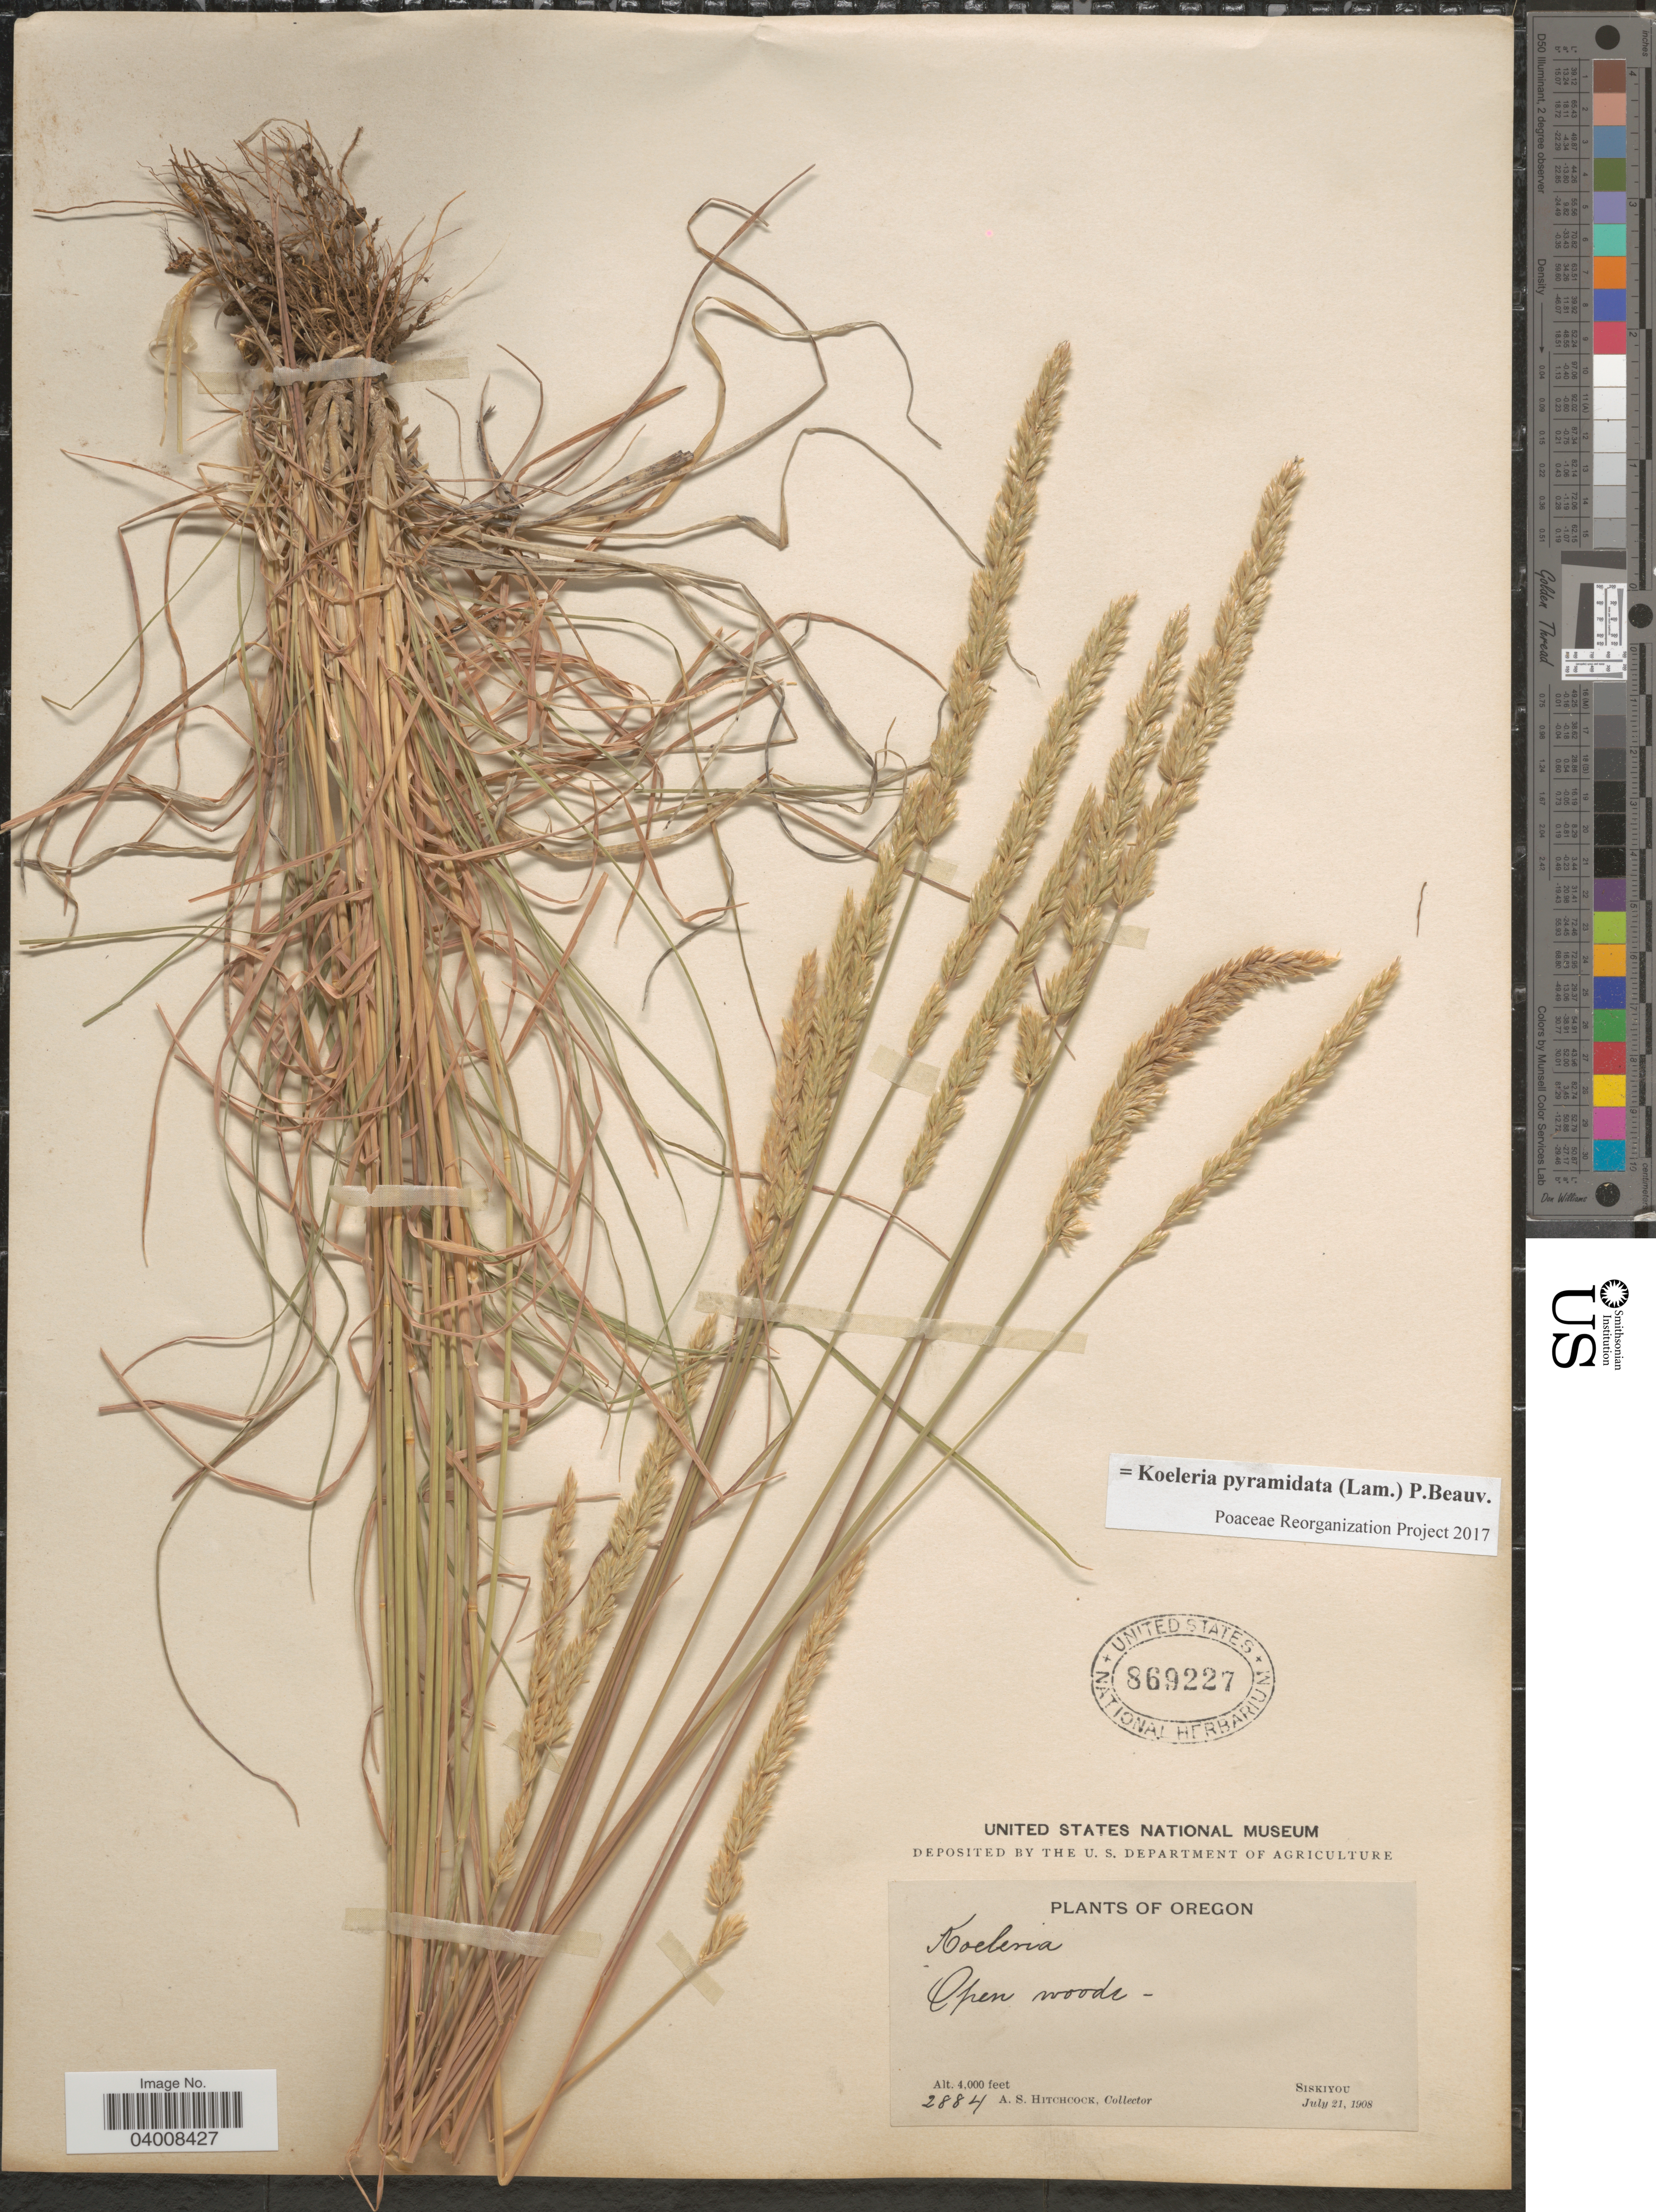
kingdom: Plantae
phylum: Tracheophyta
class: Liliopsida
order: Poales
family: Poaceae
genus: Koeleria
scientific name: Koeleria pyramidata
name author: (Lam.) P. Beauv.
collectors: A. S. Hitchcock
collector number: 2884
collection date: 1908-07-21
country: United States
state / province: Oregon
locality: Open woods - Siskiyou.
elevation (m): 1219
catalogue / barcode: US 869227